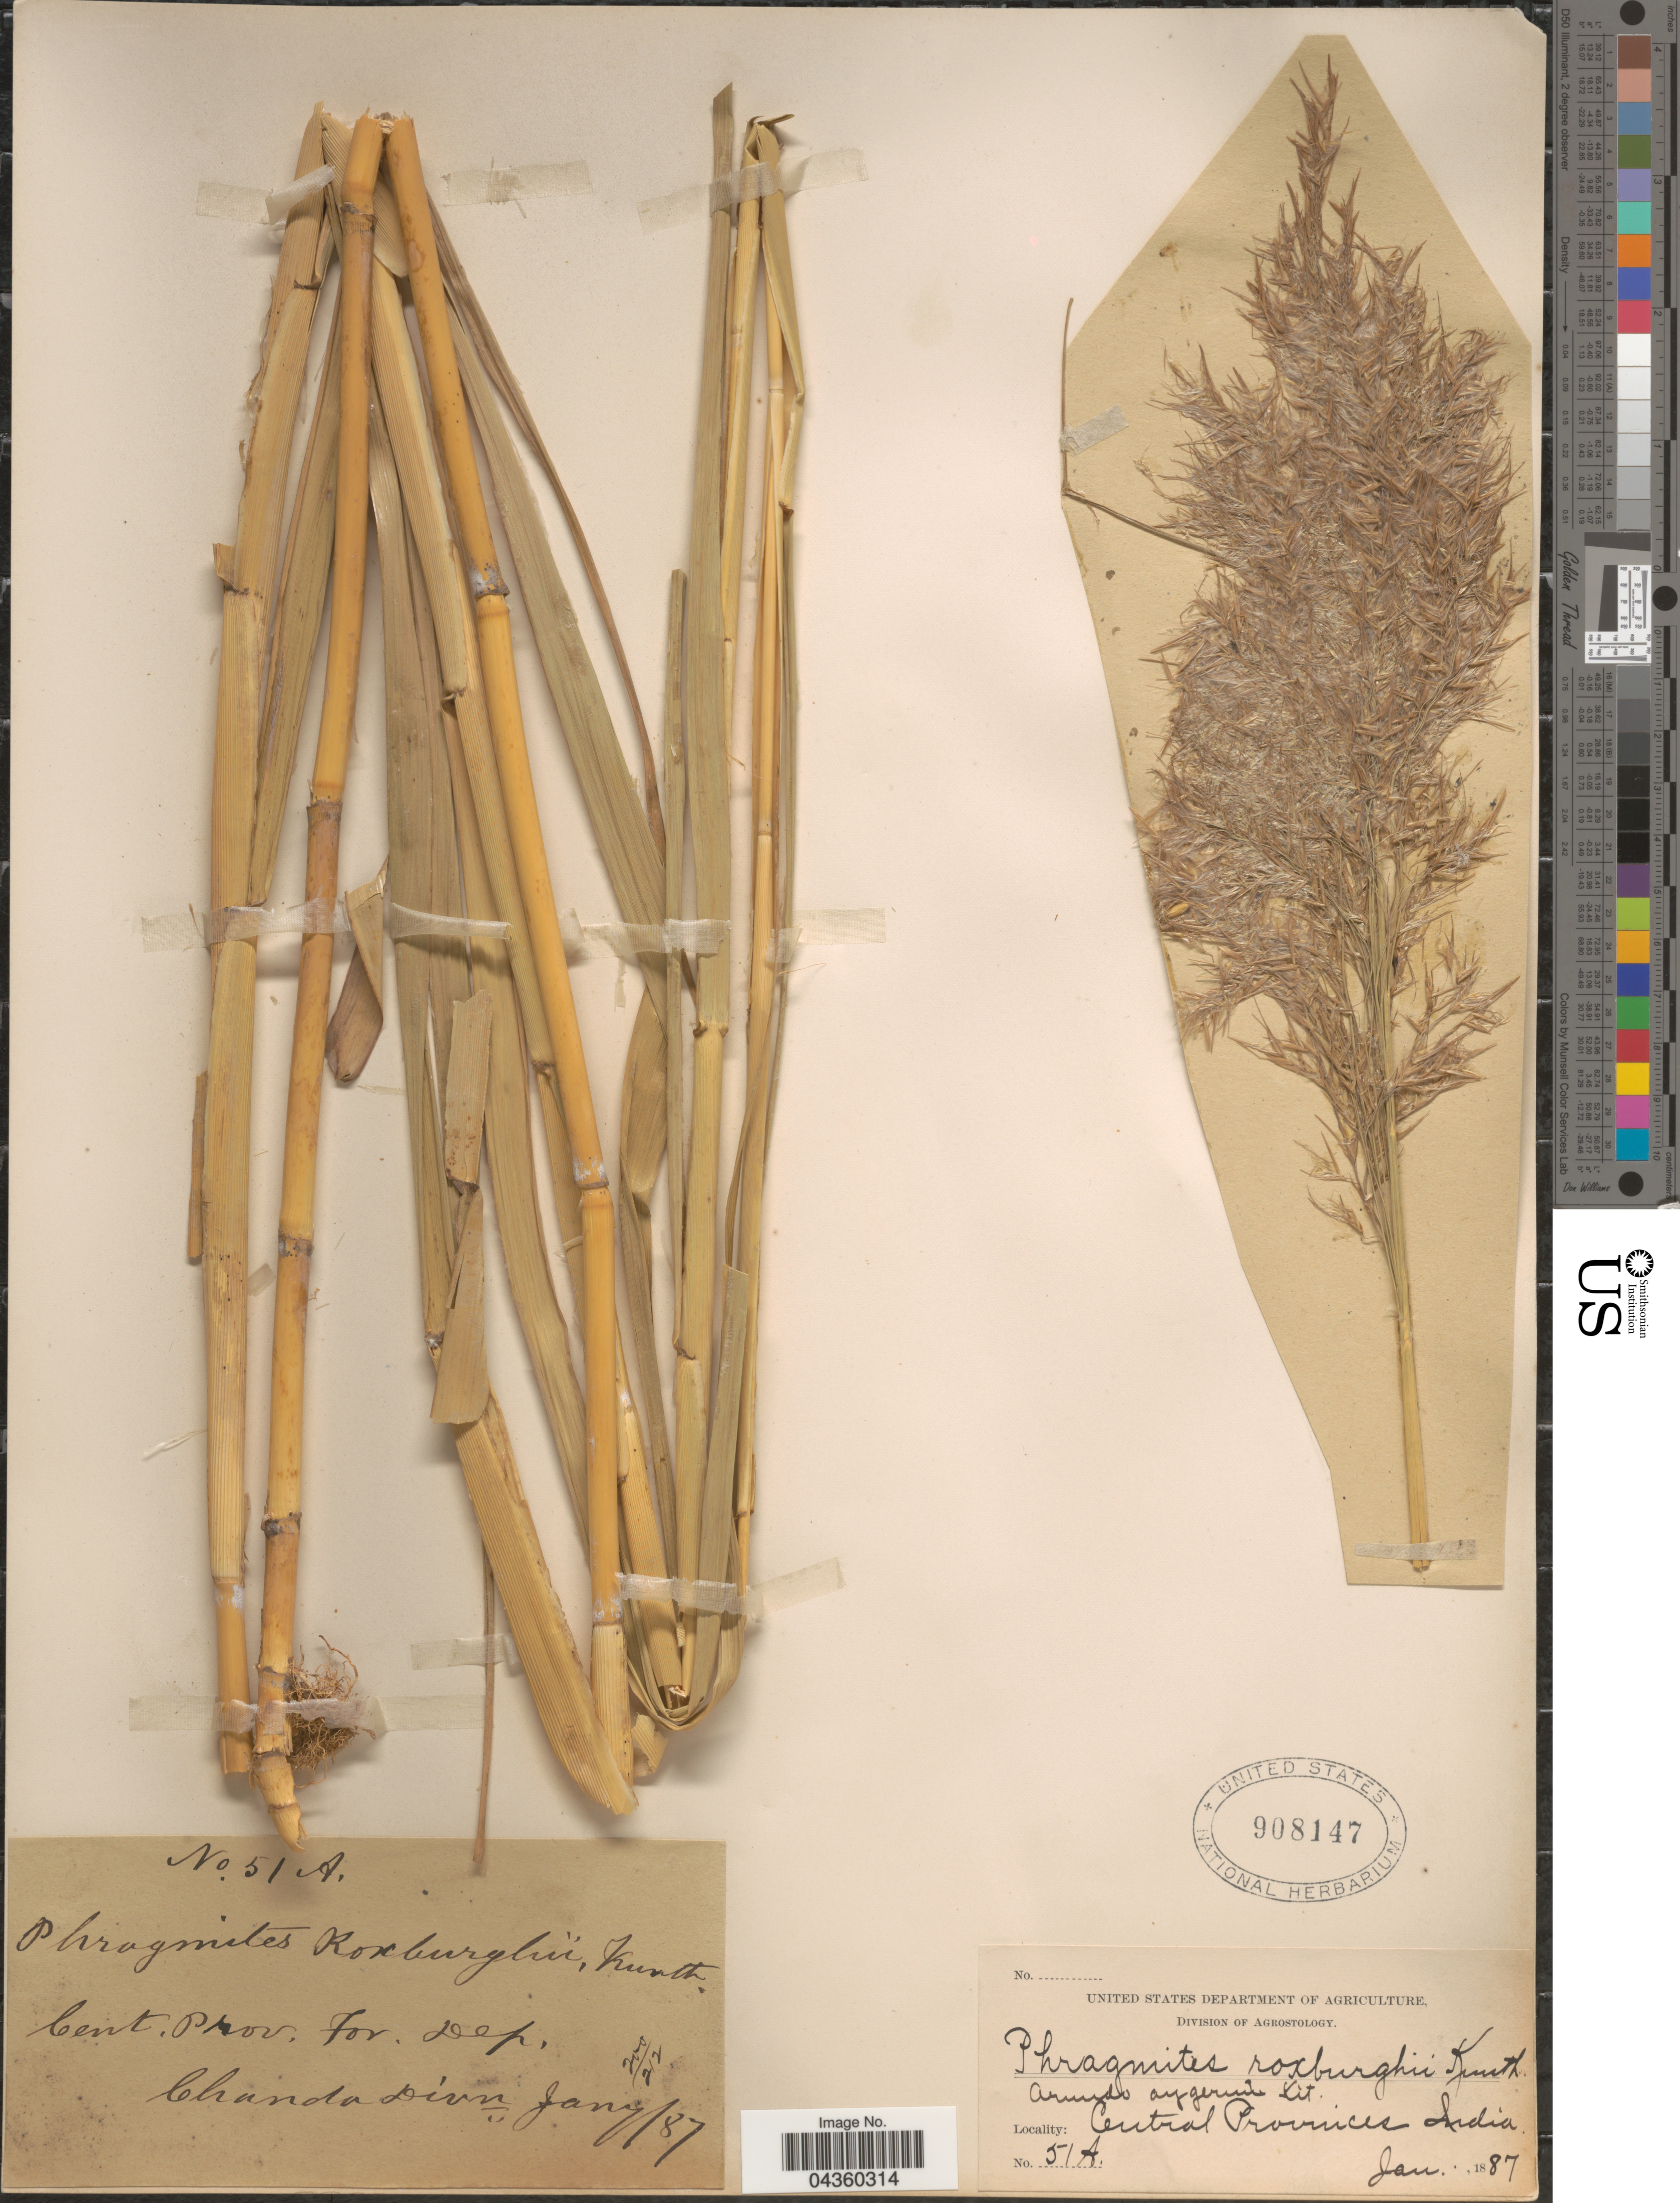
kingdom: Plantae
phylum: Tracheophyta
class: Liliopsida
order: Poales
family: Poaceae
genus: Phragmites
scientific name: Phragmites karka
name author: (Retz.) Trin. ex Steud.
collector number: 51A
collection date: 1887-01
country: India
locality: Central Provinces For. Dep. Chanda Divn.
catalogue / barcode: US 908147